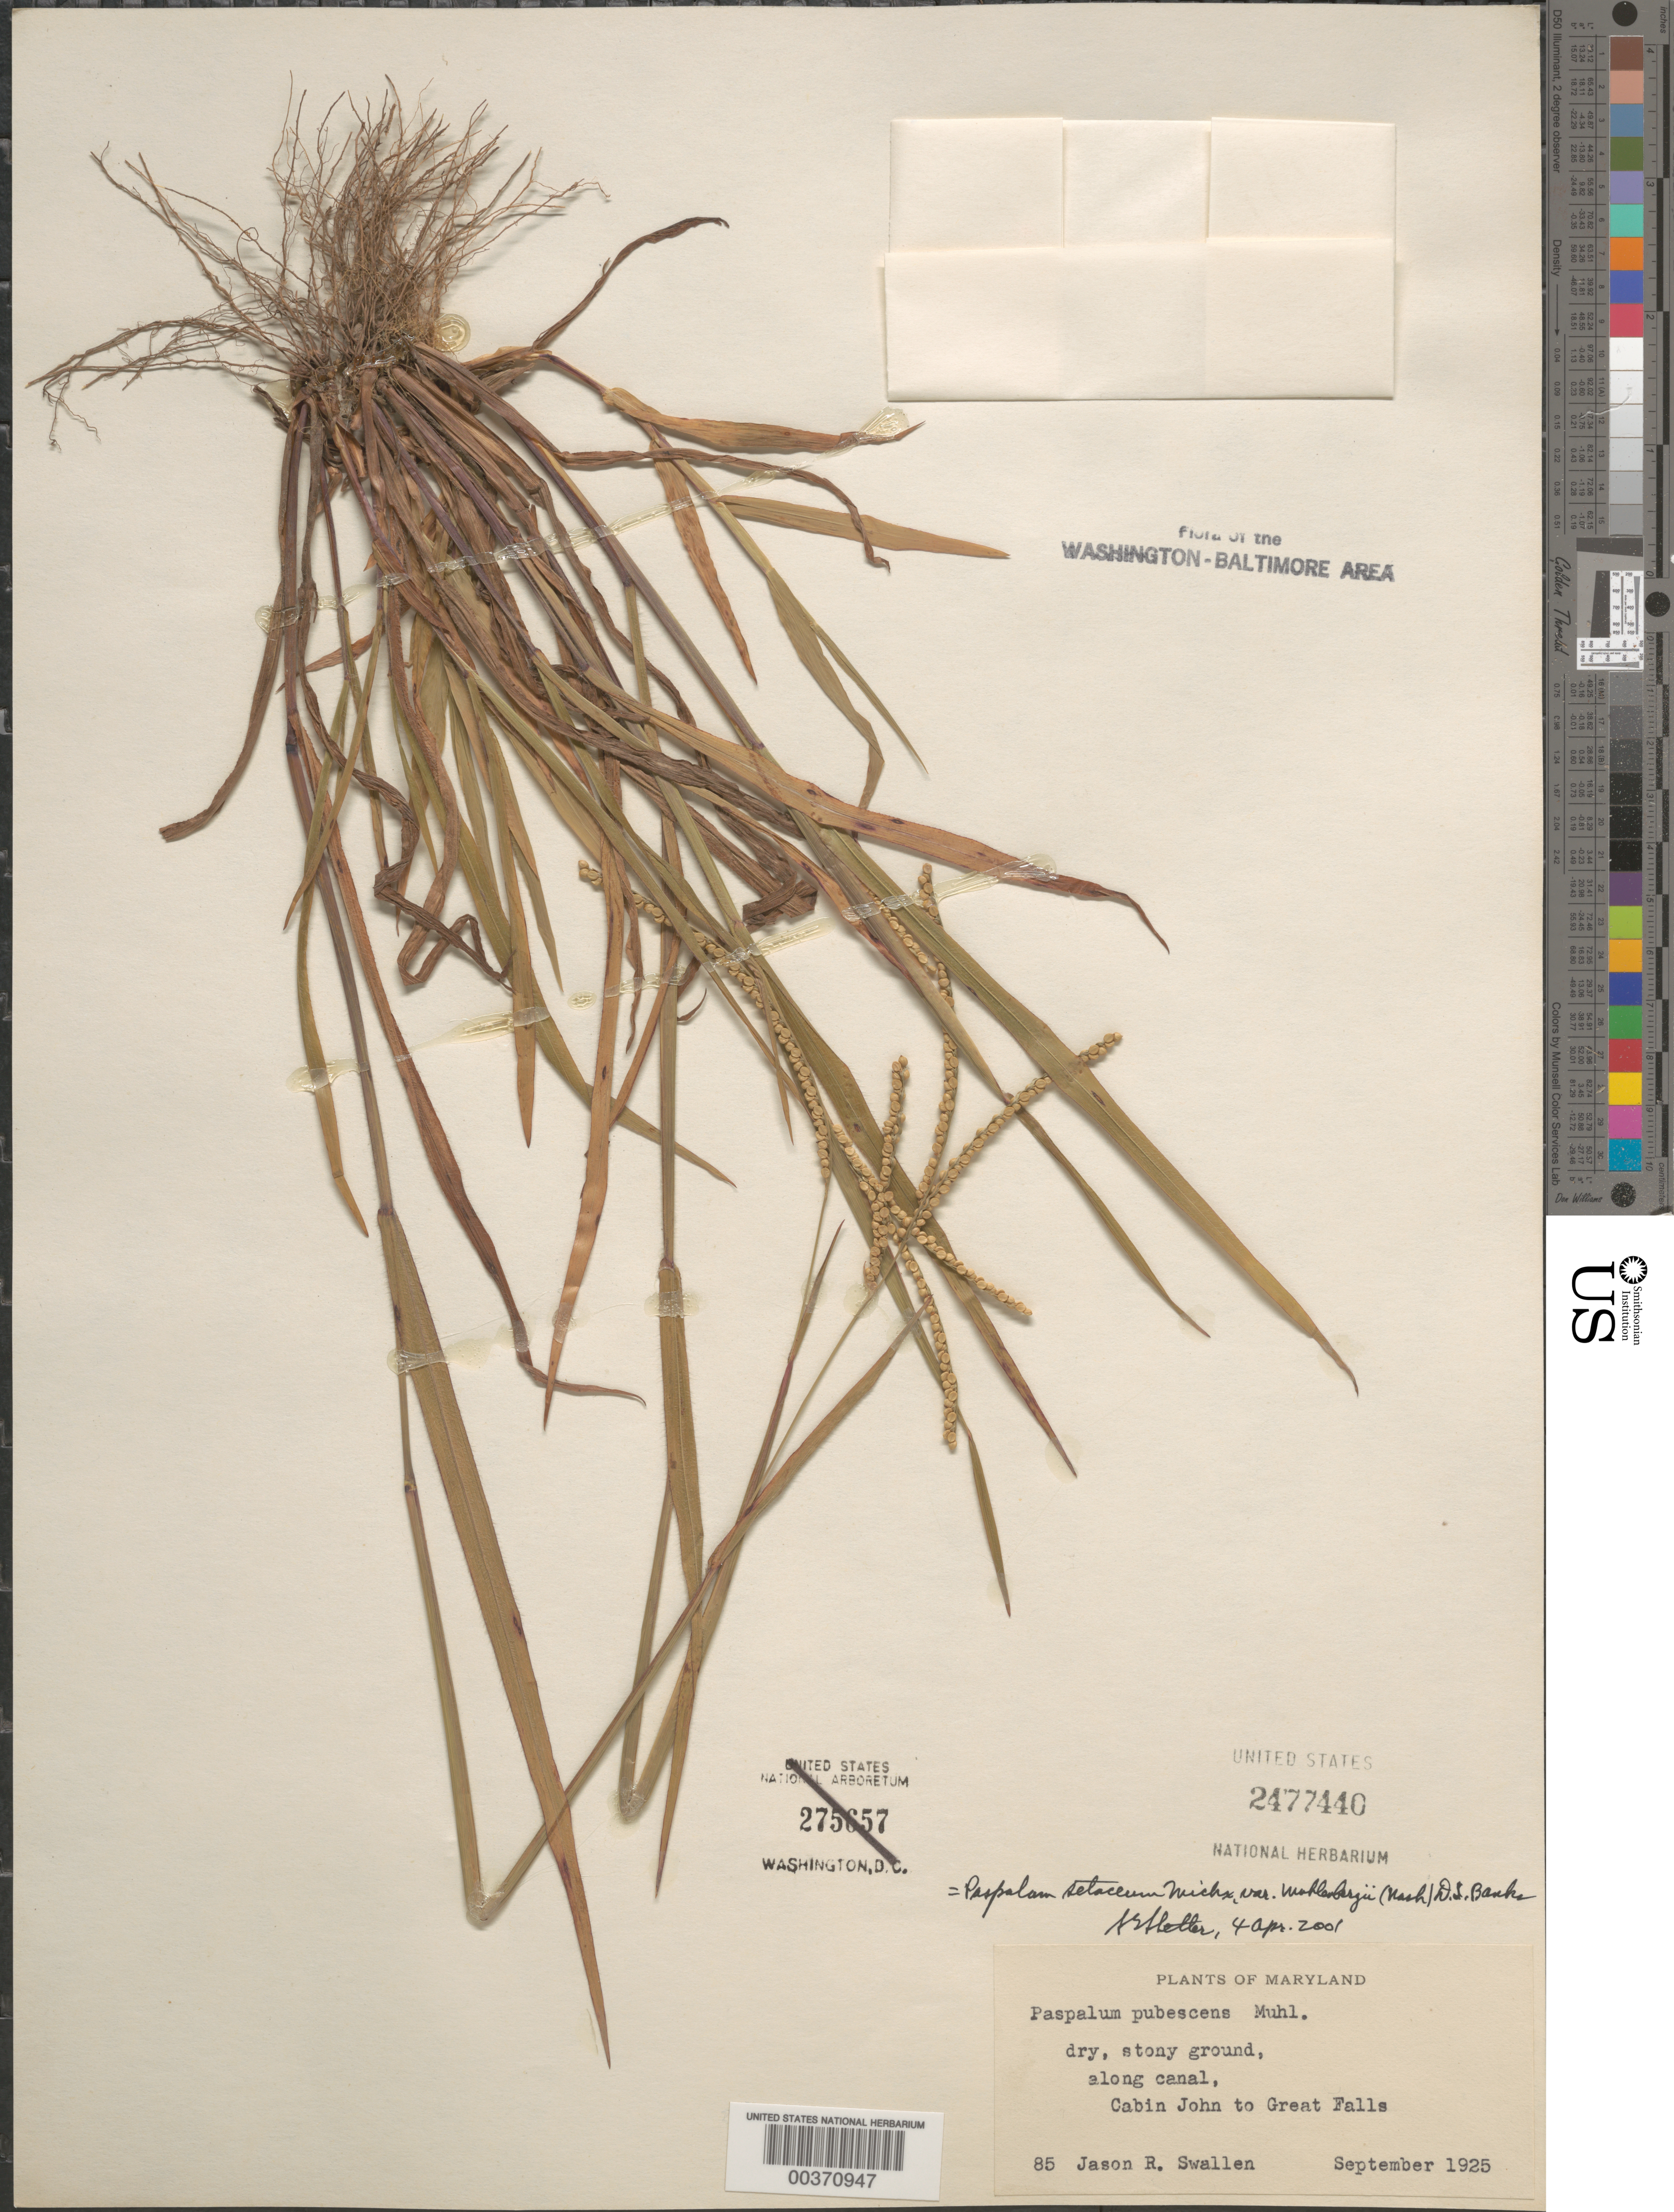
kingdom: Plantae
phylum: Tracheophyta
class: Liliopsida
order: Poales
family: Poaceae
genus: Paspalum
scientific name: Paspalum setaceum var. muhlenbergii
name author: (Nash) D.J. Banks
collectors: J. R. Swallen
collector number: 85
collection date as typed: Sep 1925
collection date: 1925-09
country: United States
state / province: Maryland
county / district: Montgomery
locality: Cabin John to Great Falls C. & O. Canal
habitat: Dry, stony ground, along canal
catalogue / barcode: US 2477440